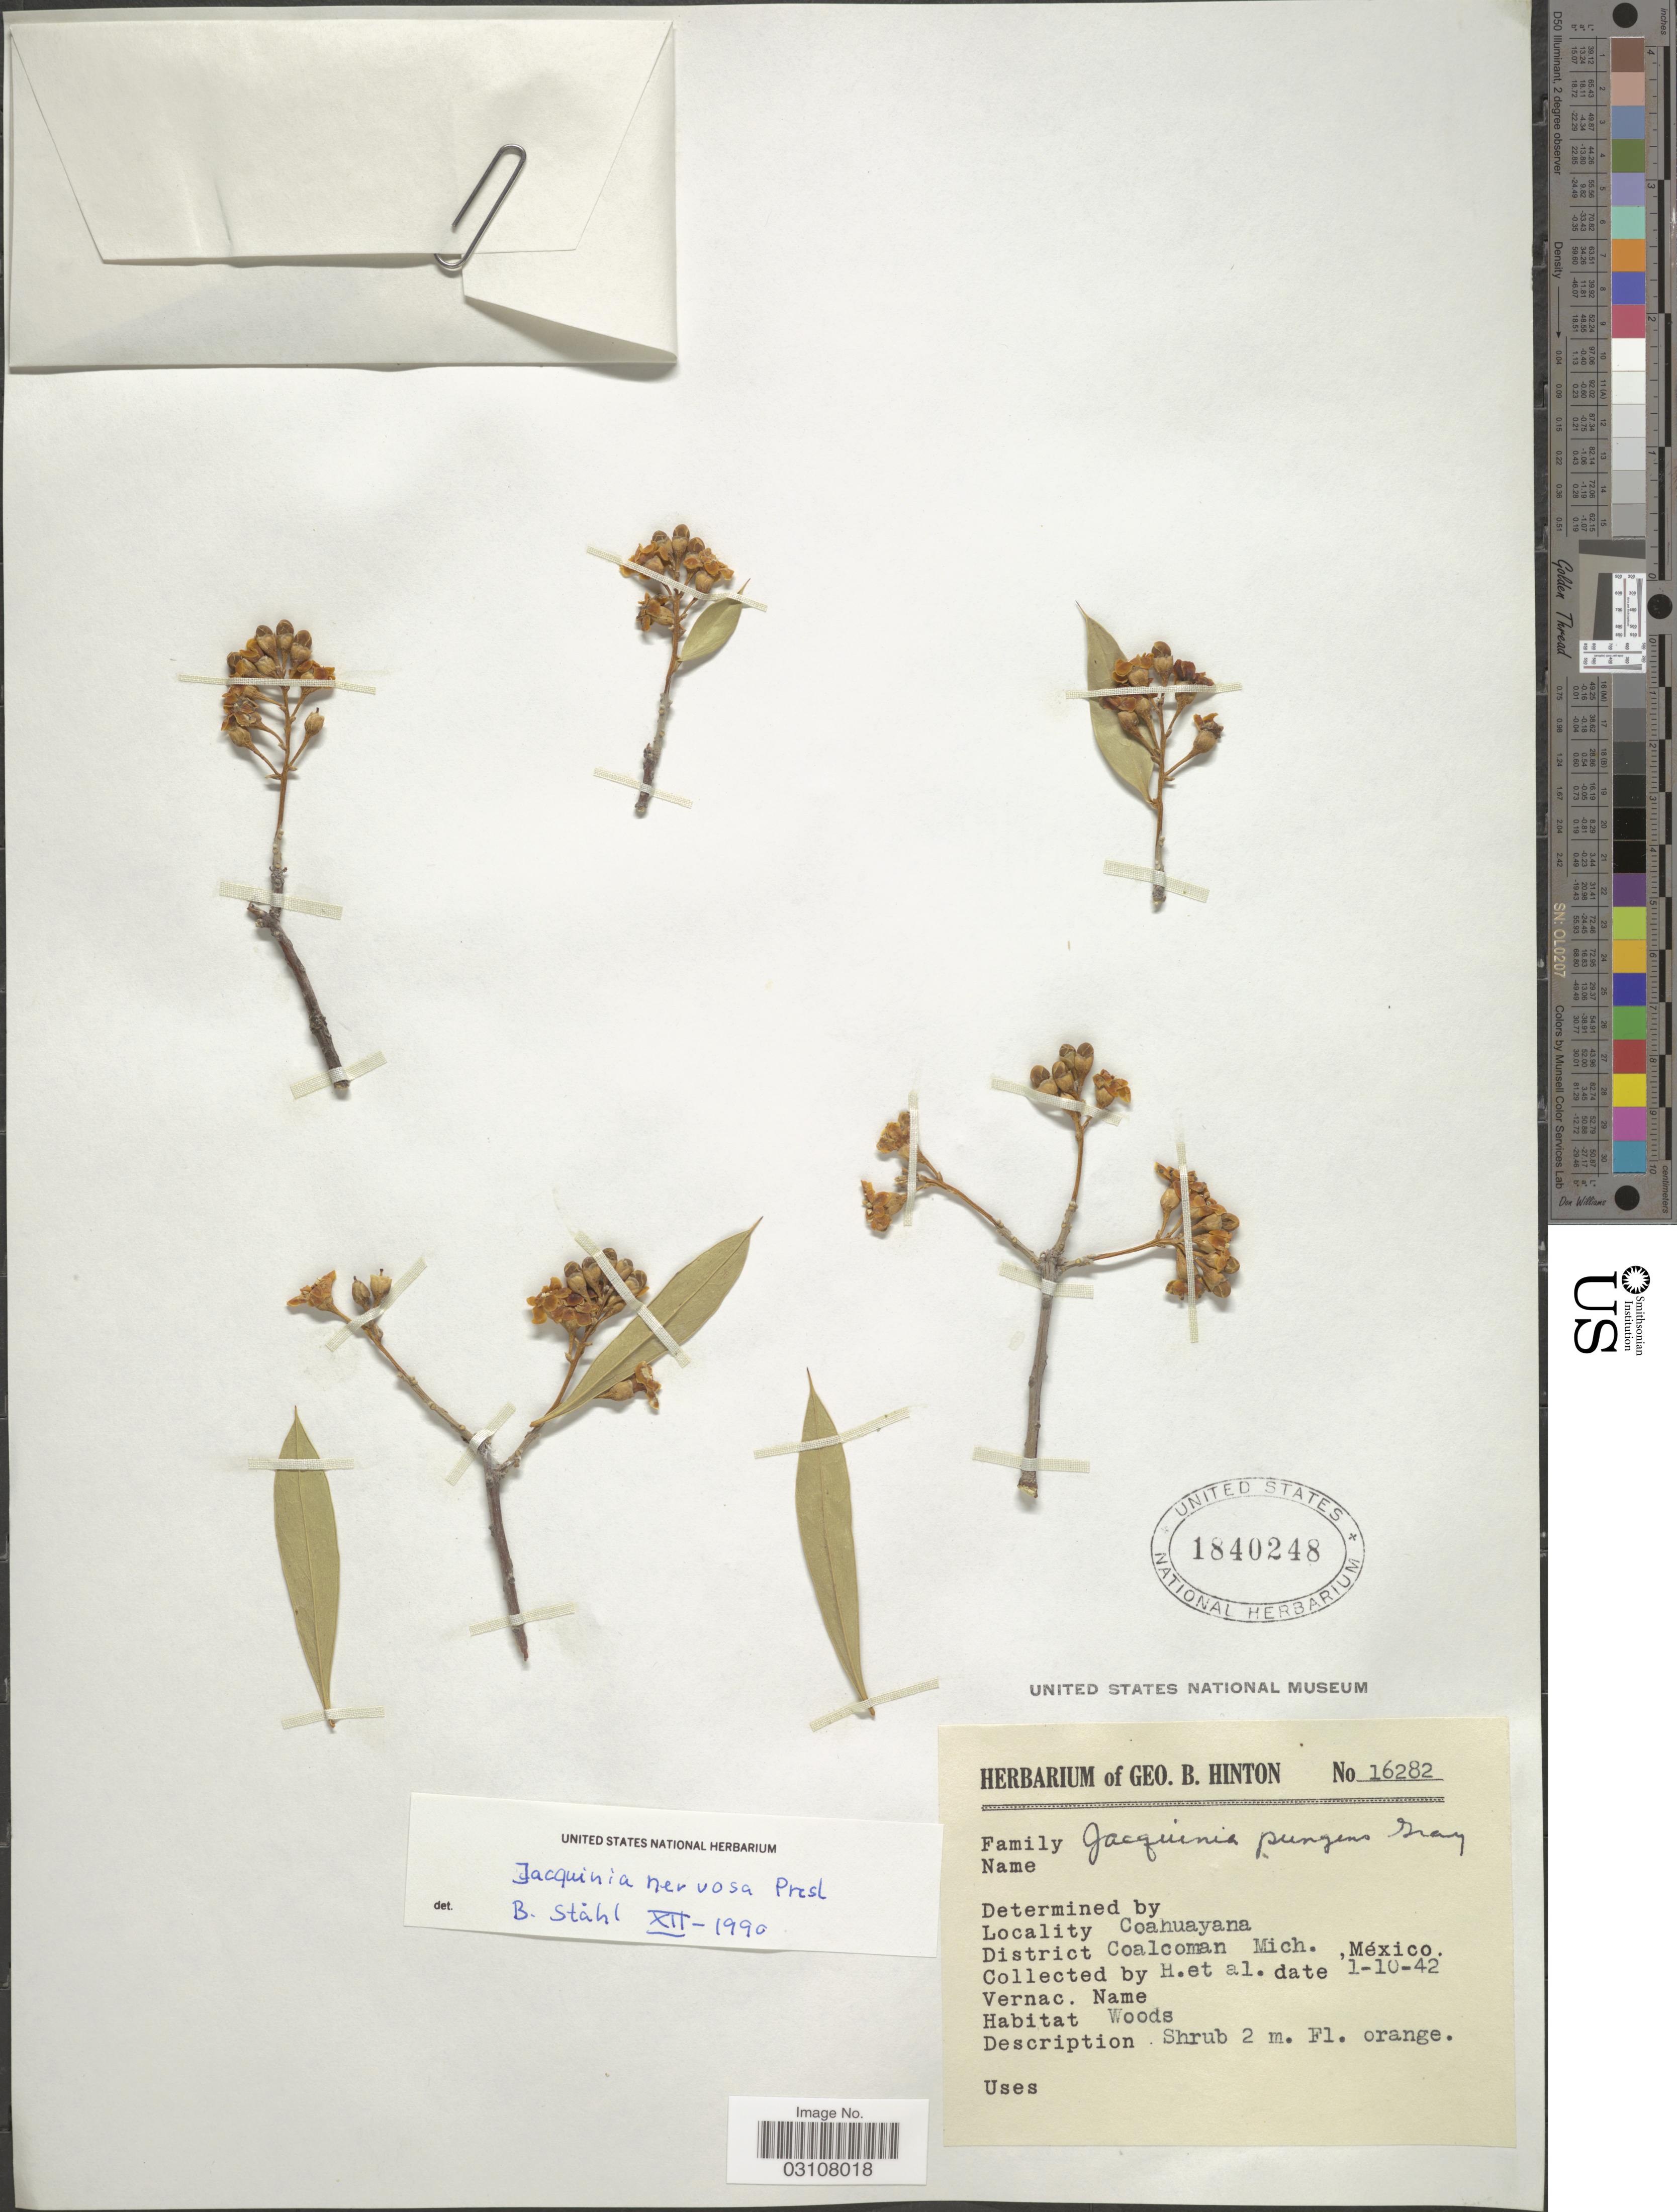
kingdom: Plantae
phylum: Tracheophyta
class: Magnoliopsida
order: Ericales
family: Primulaceae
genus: Jacquinia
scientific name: Jacquinia nervosa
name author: C. Presl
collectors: G. B. Hinton & et al.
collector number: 16282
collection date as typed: Transcribed d/m/y: 1/10/42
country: Mexico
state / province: Michoacán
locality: Coahuayana. District Coalcoman.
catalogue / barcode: US 1840248